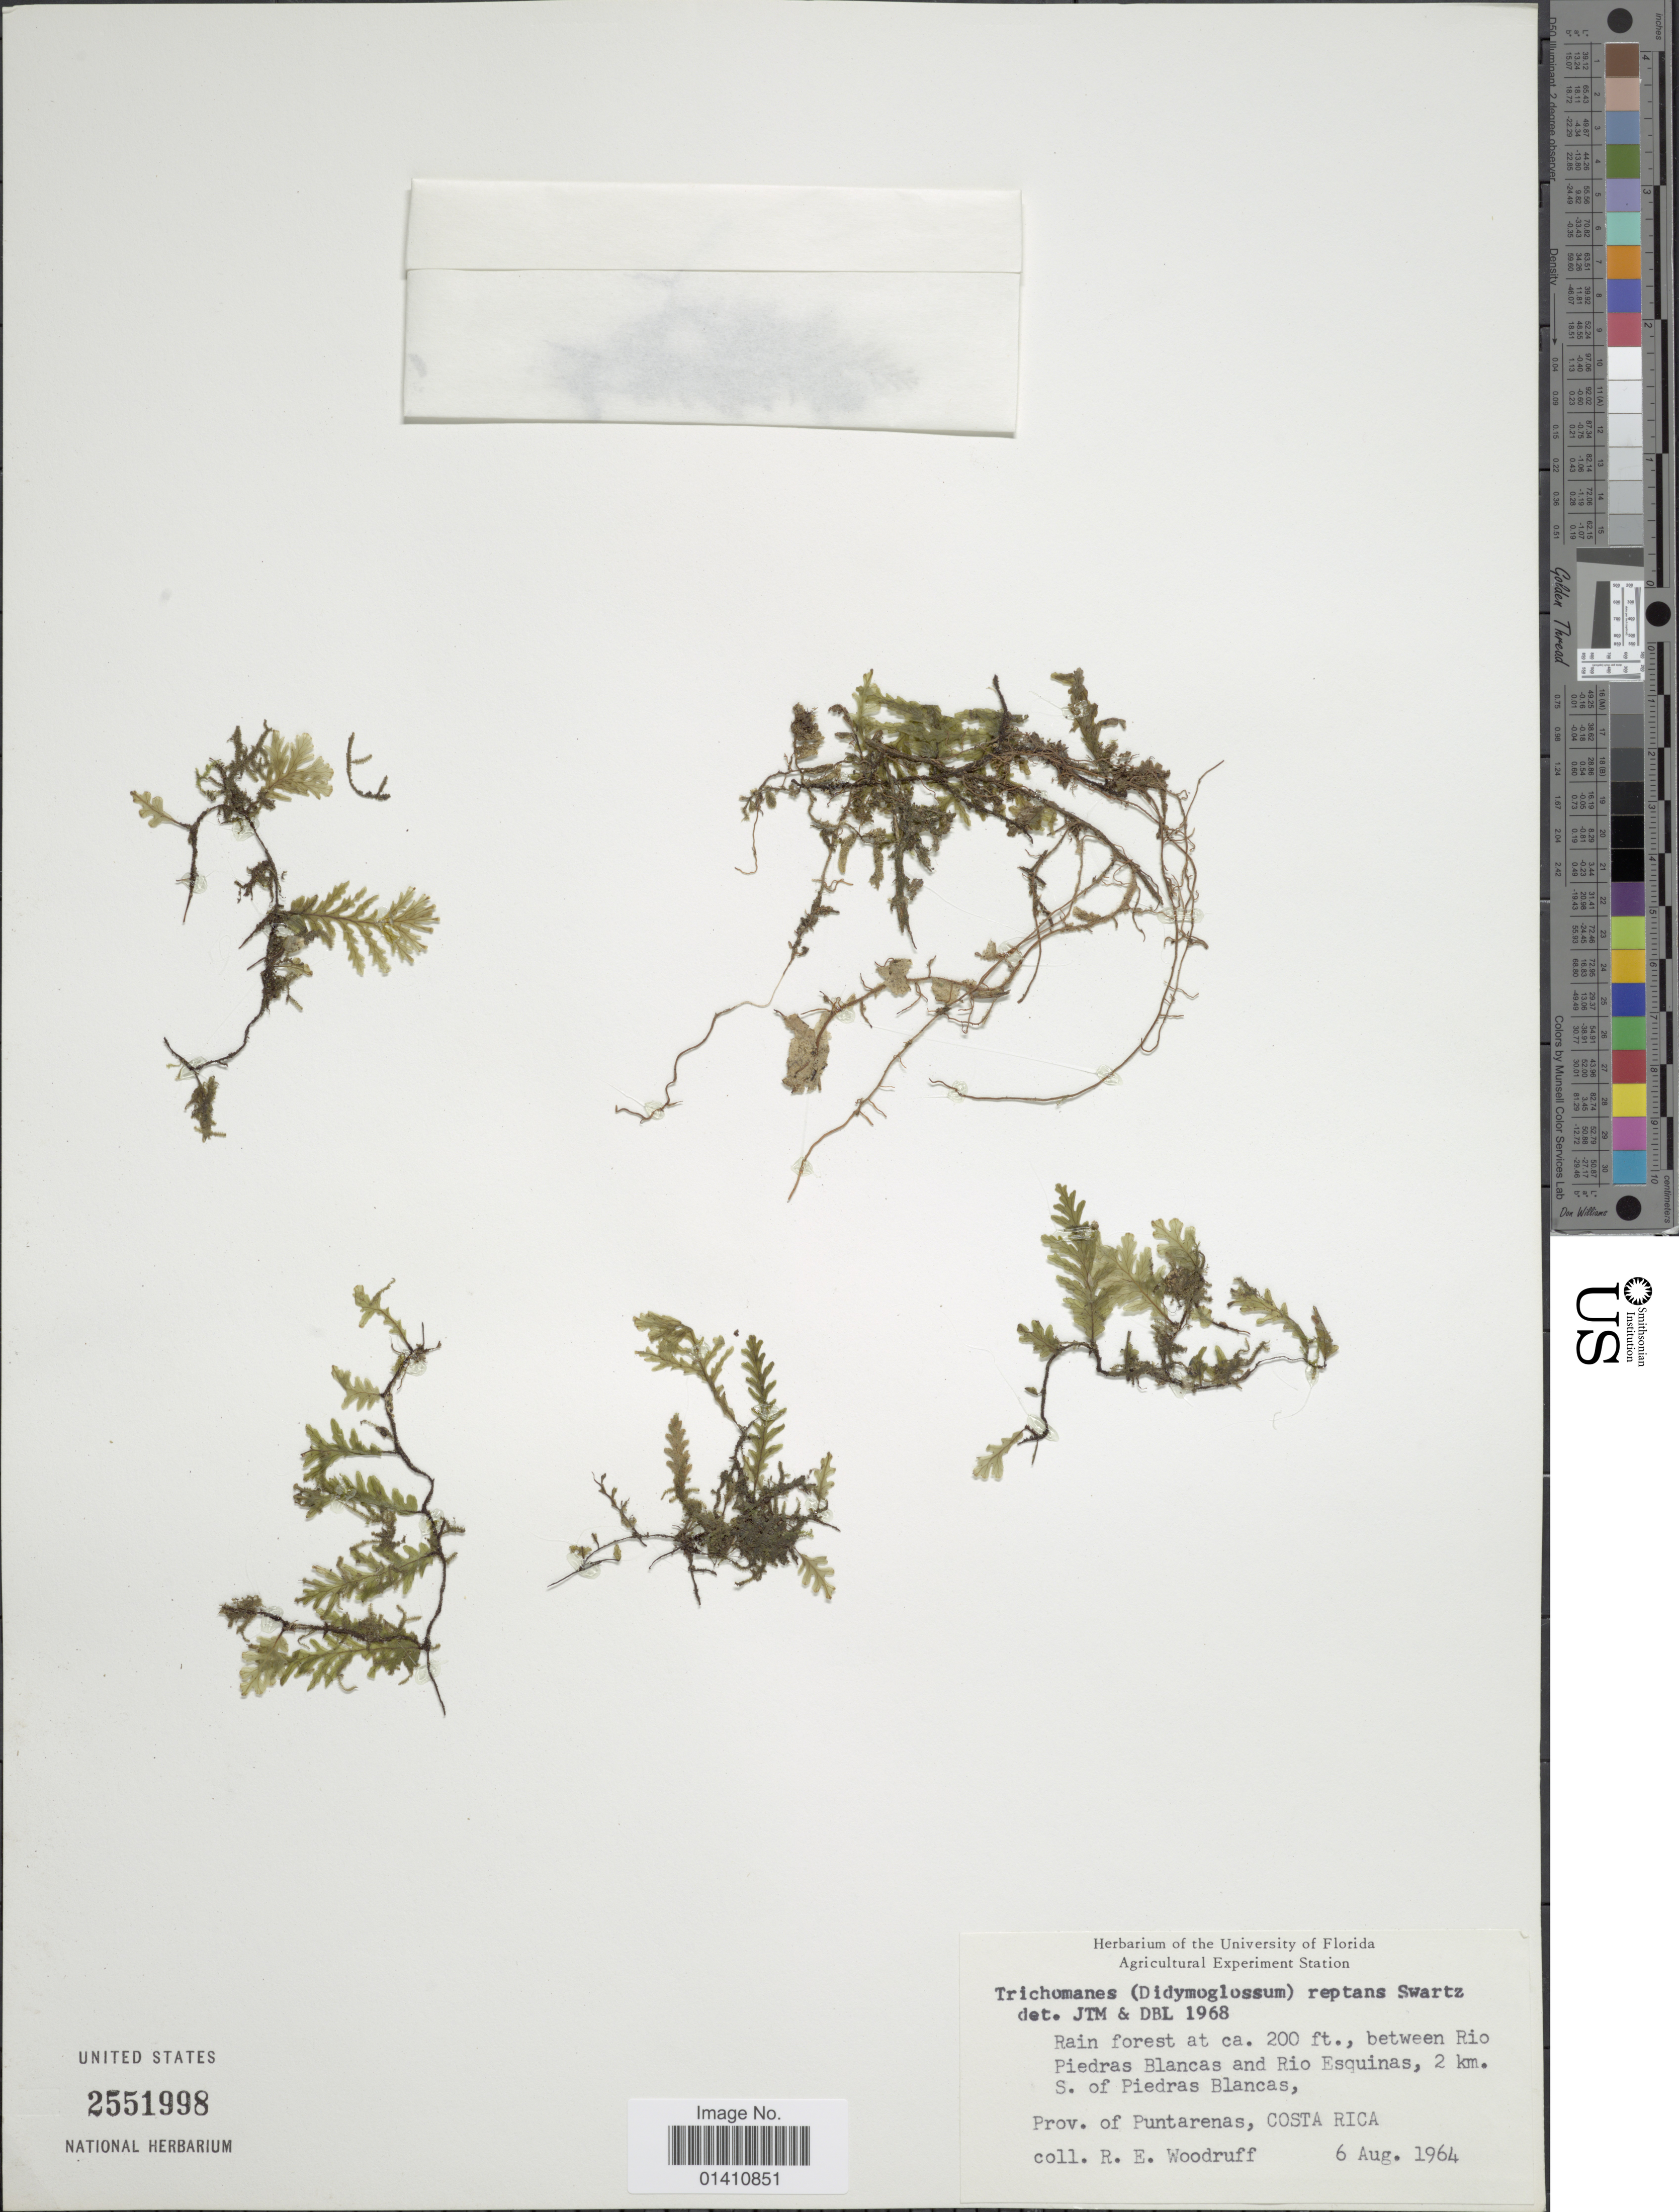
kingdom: Plantae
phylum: Tracheophyta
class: Polypodiopsida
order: Hymenophyllales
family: Hymenophyllaceae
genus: Didymoglossum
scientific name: Didymoglossum reptans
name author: (Sw.) C. Presl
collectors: R. Woodruff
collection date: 1964-08-06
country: Costa Rica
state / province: Puntarenas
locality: Rain forest, between Rio Piedras Blancas and Rio Esquinas, 2 km S. Of Piedras Blancas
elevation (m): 61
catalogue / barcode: US 2551998